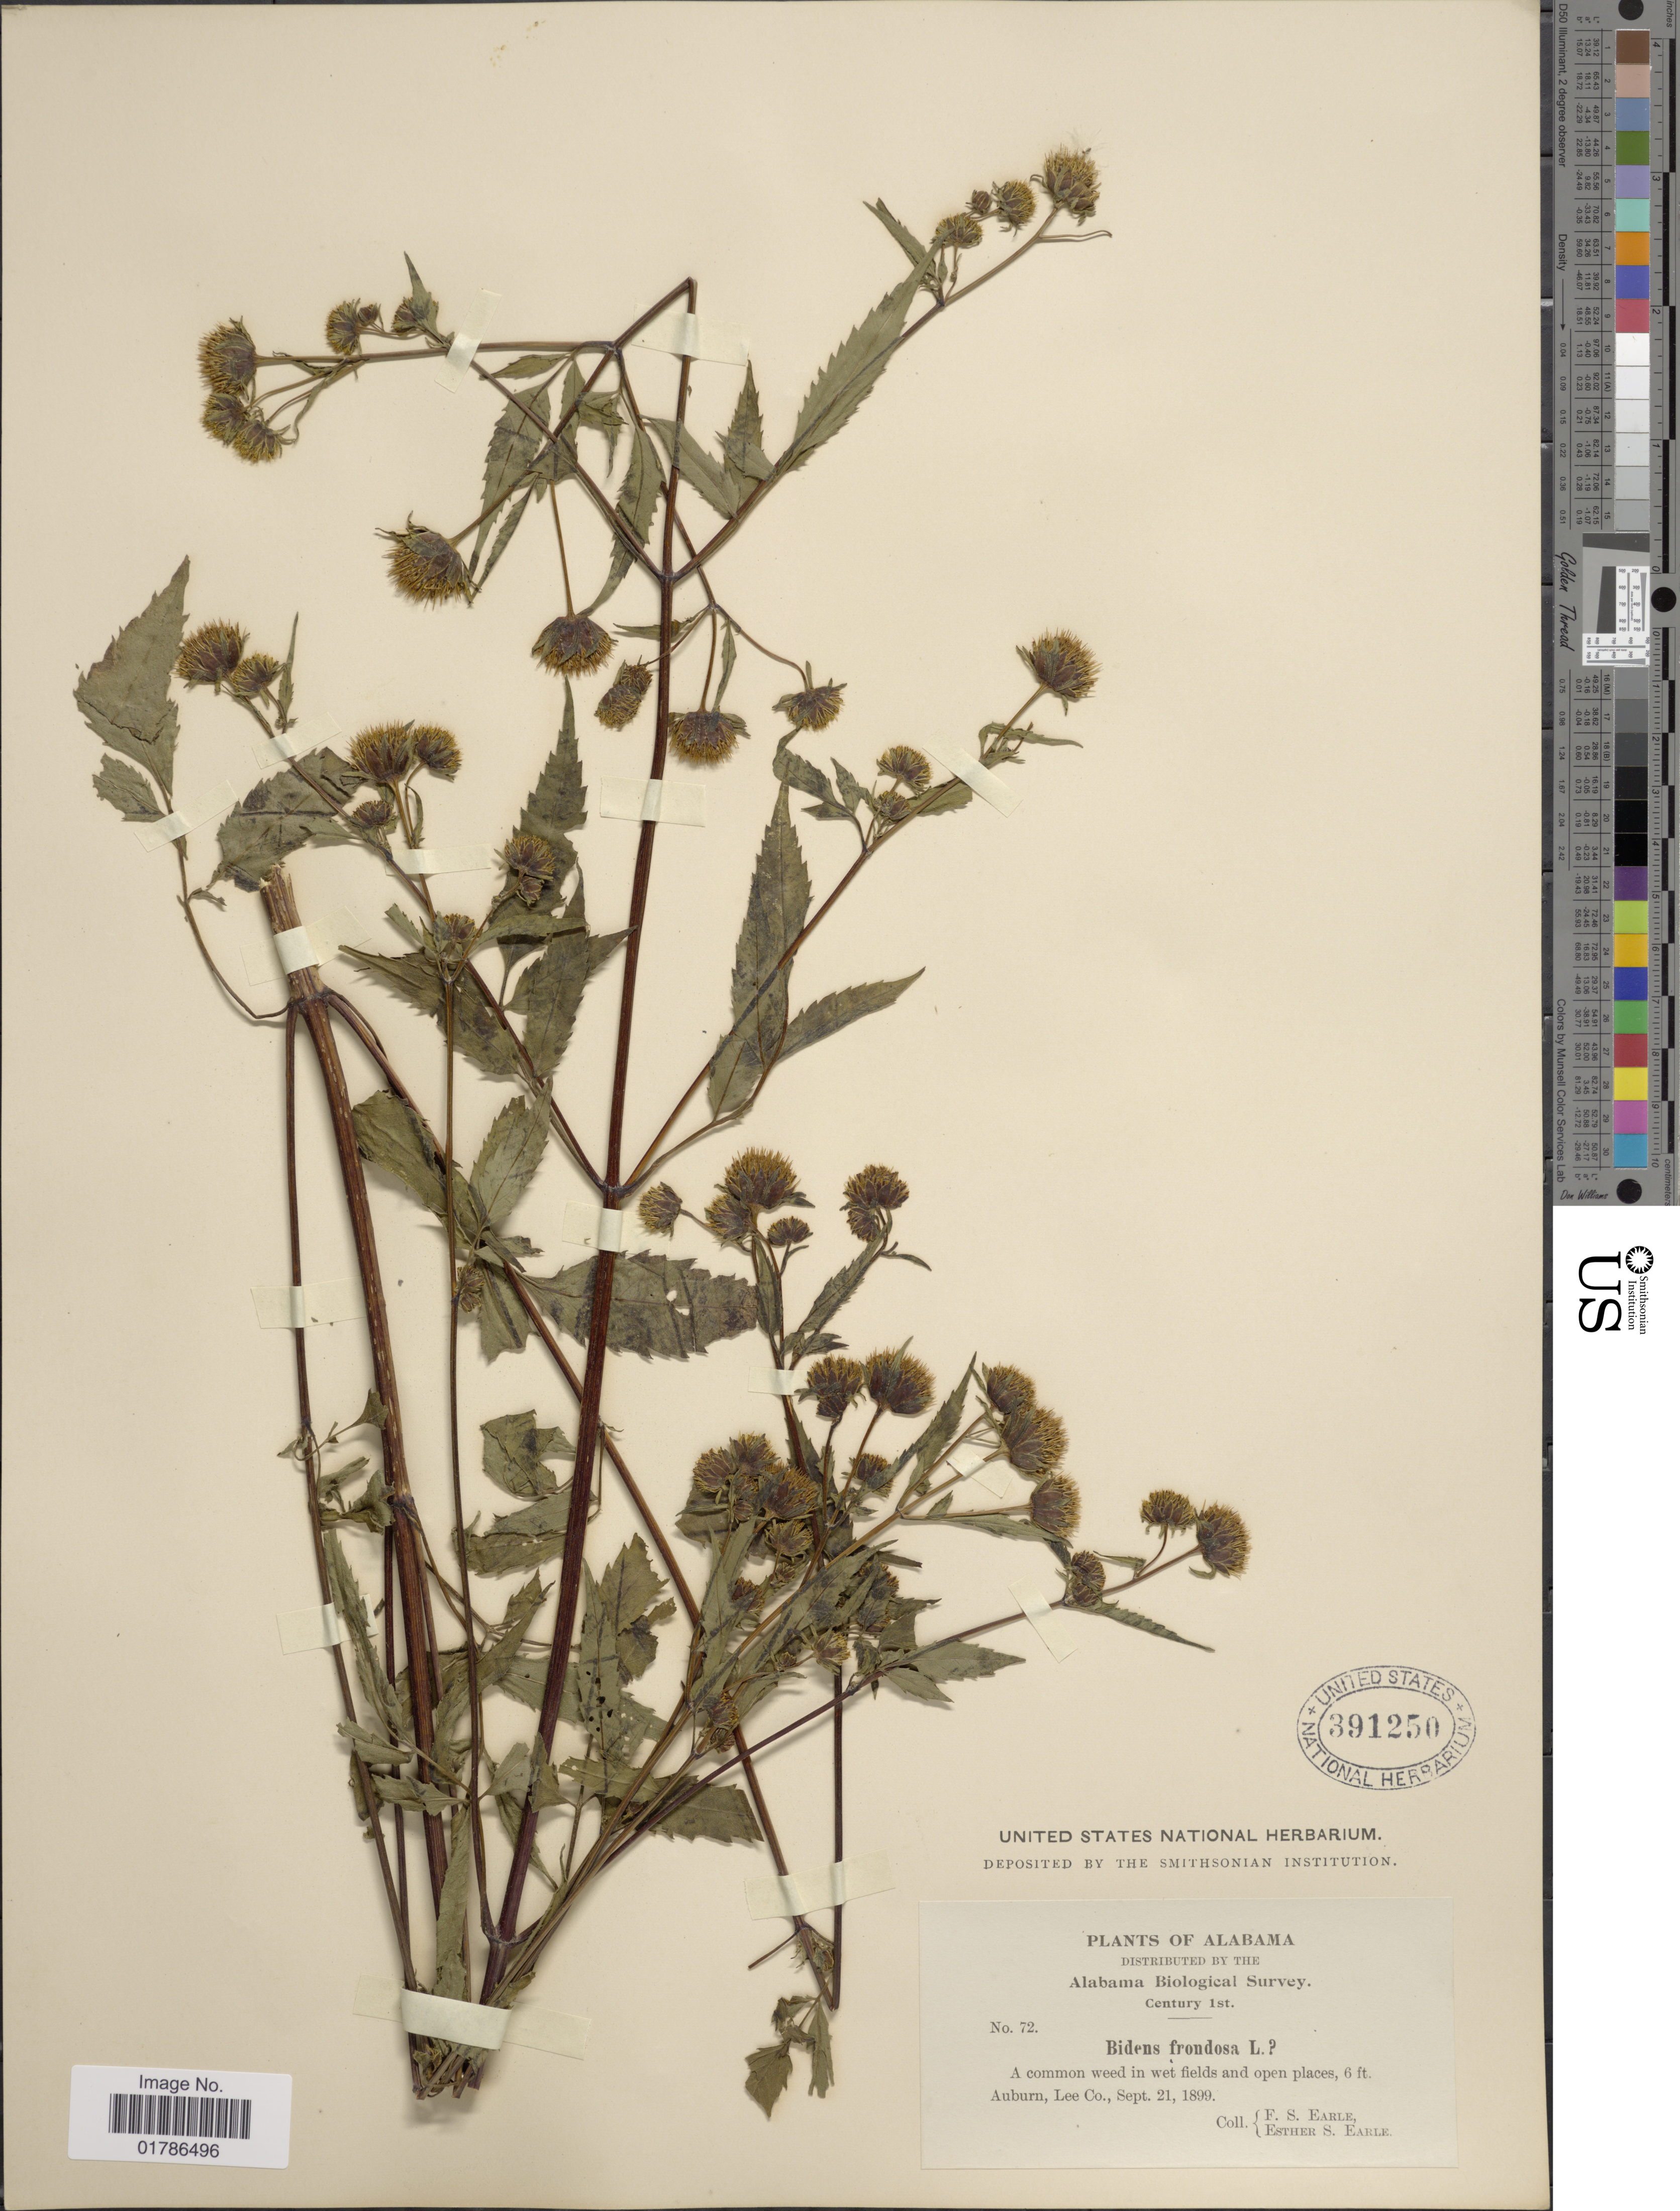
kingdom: Plantae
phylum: Tracheophyta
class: Magnoliopsida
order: Asterales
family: Asteraceae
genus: Bidens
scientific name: Bidens frondosa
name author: L.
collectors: F. S. Earle & E. S. Earle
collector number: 72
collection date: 1899-09-21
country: United States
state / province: Alabama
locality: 6 ft Auburn, Lee Co.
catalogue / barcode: US 391250